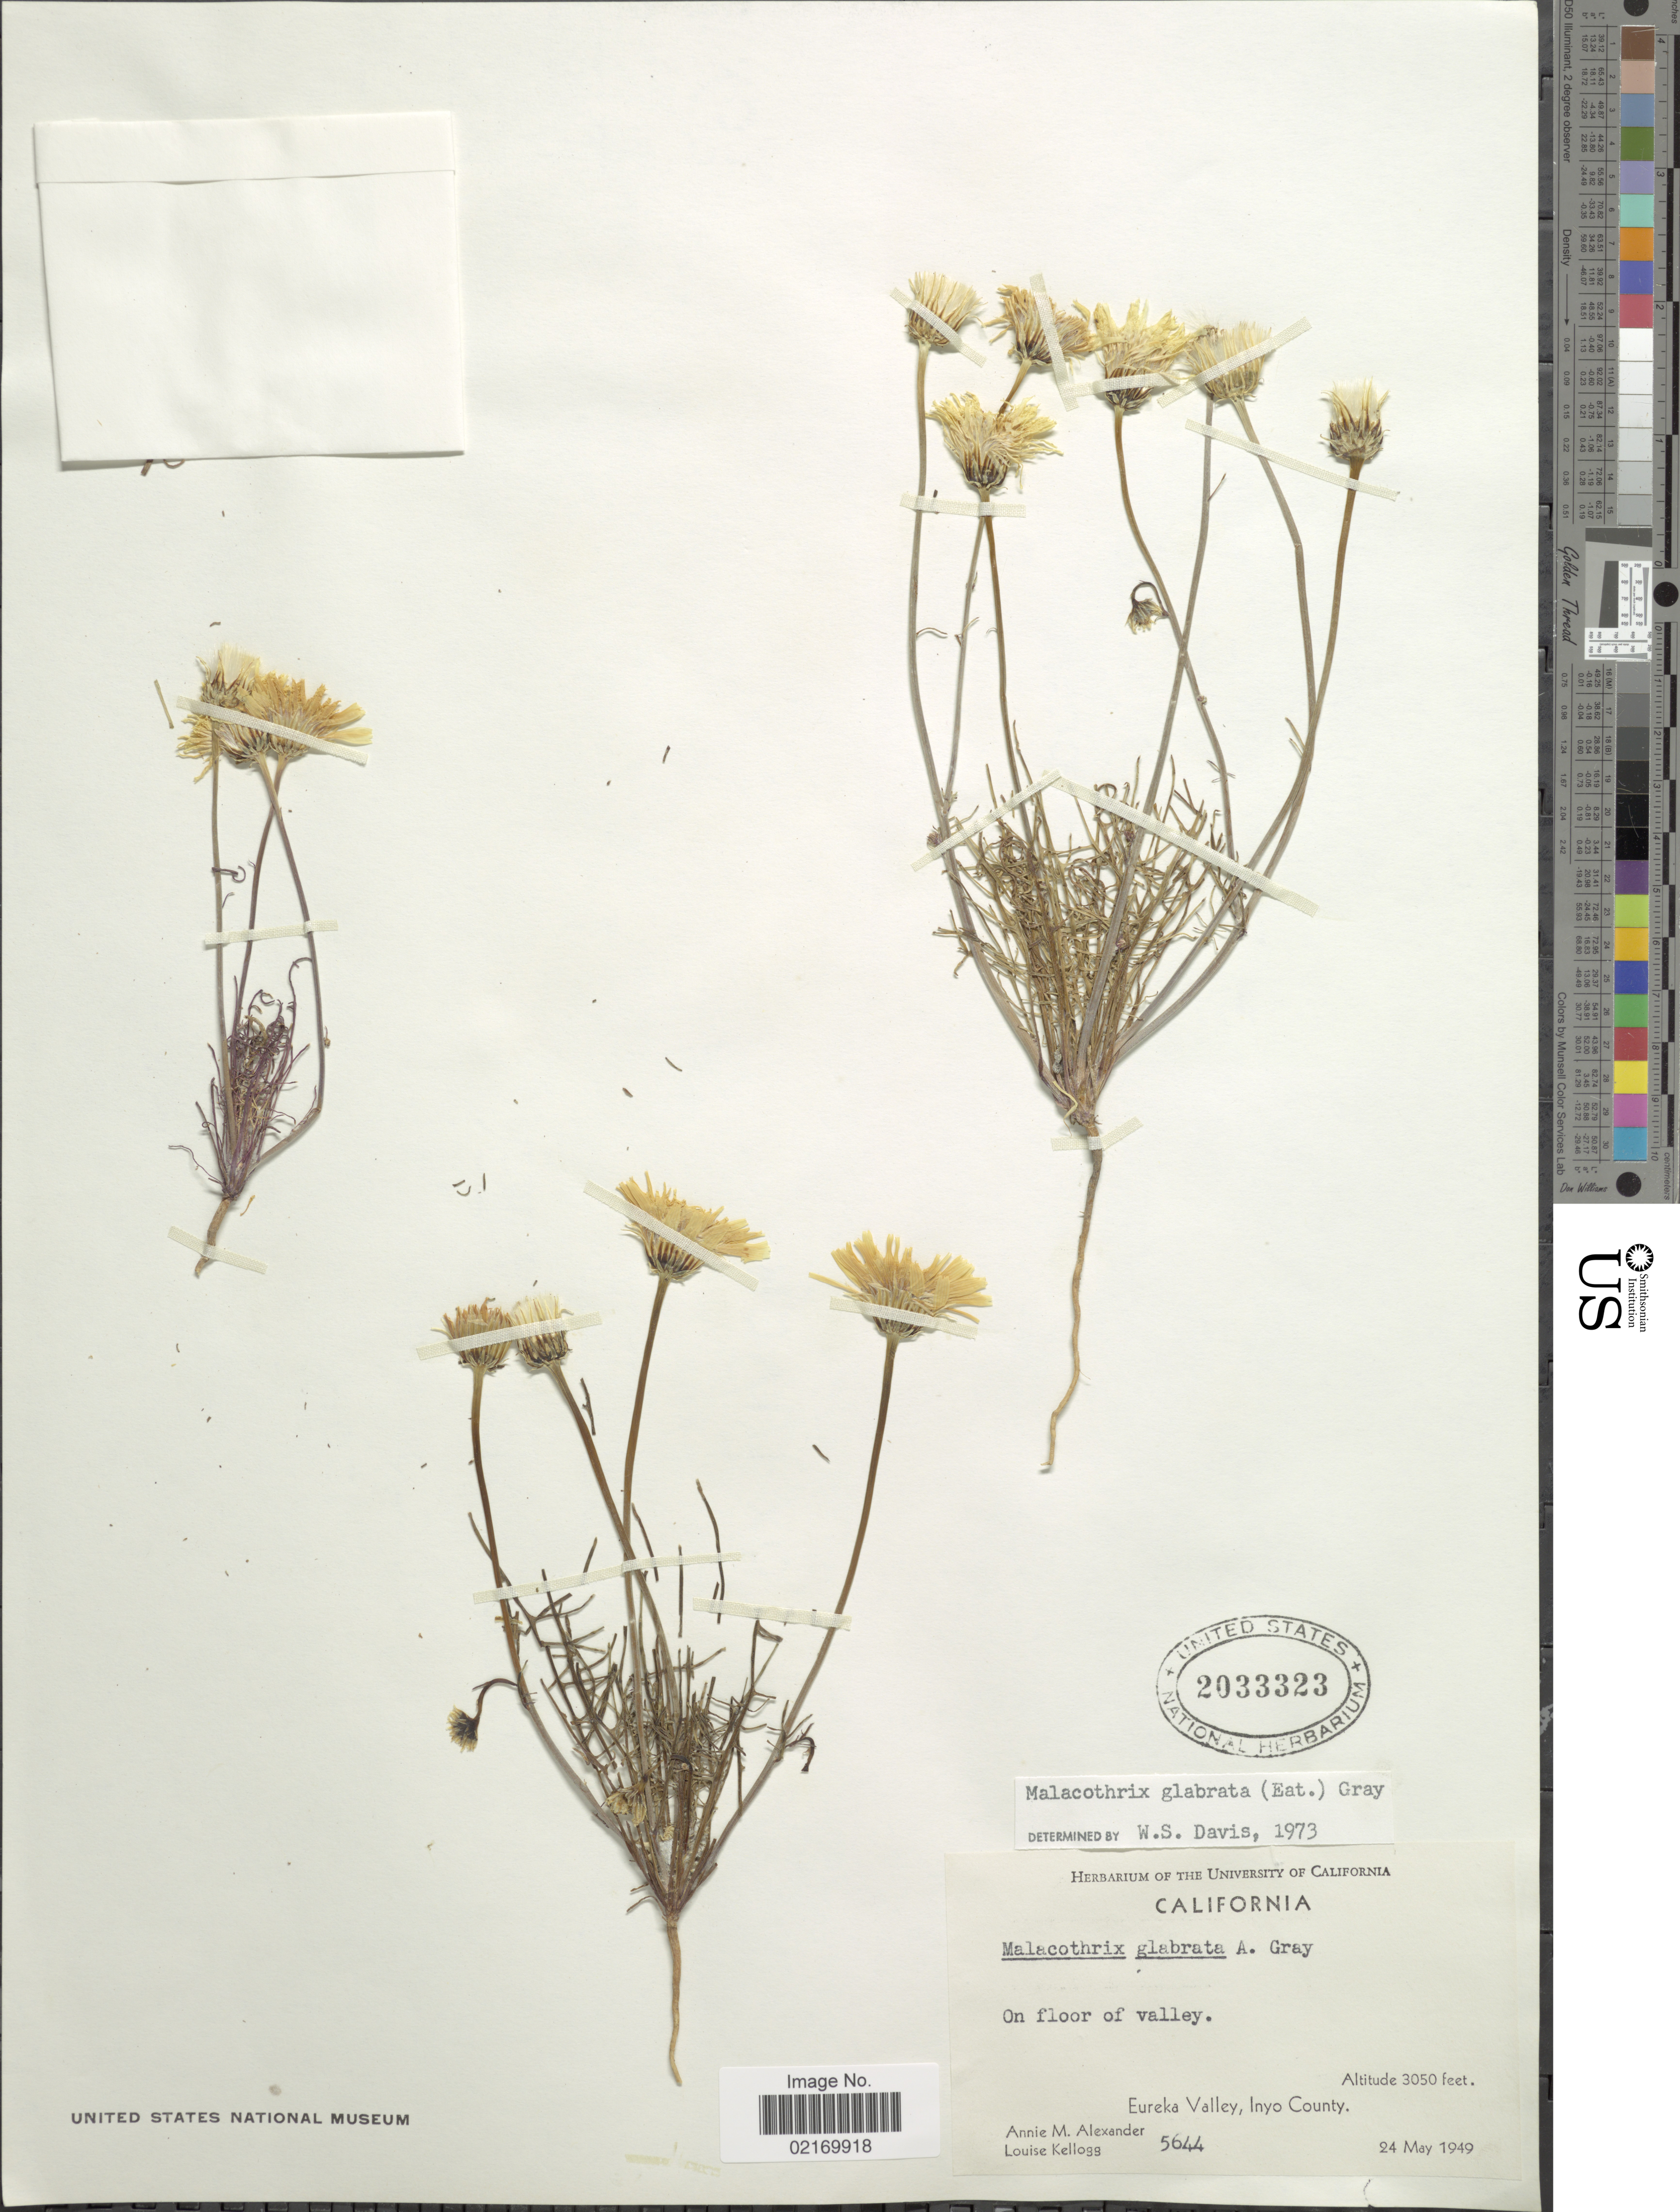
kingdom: Plantae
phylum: Tracheophyta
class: Magnoliopsida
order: Asterales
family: Asteraceae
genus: Malacothrix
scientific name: Malacothrix glabrata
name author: (A. Gray ex D.C. Eaton) A. Gray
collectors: A. M. Alexander & L. Kellogg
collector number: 5644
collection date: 1949-05-24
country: United States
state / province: California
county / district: Inyo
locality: Eureka Valley, Inyo County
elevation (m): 930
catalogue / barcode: US 2033323